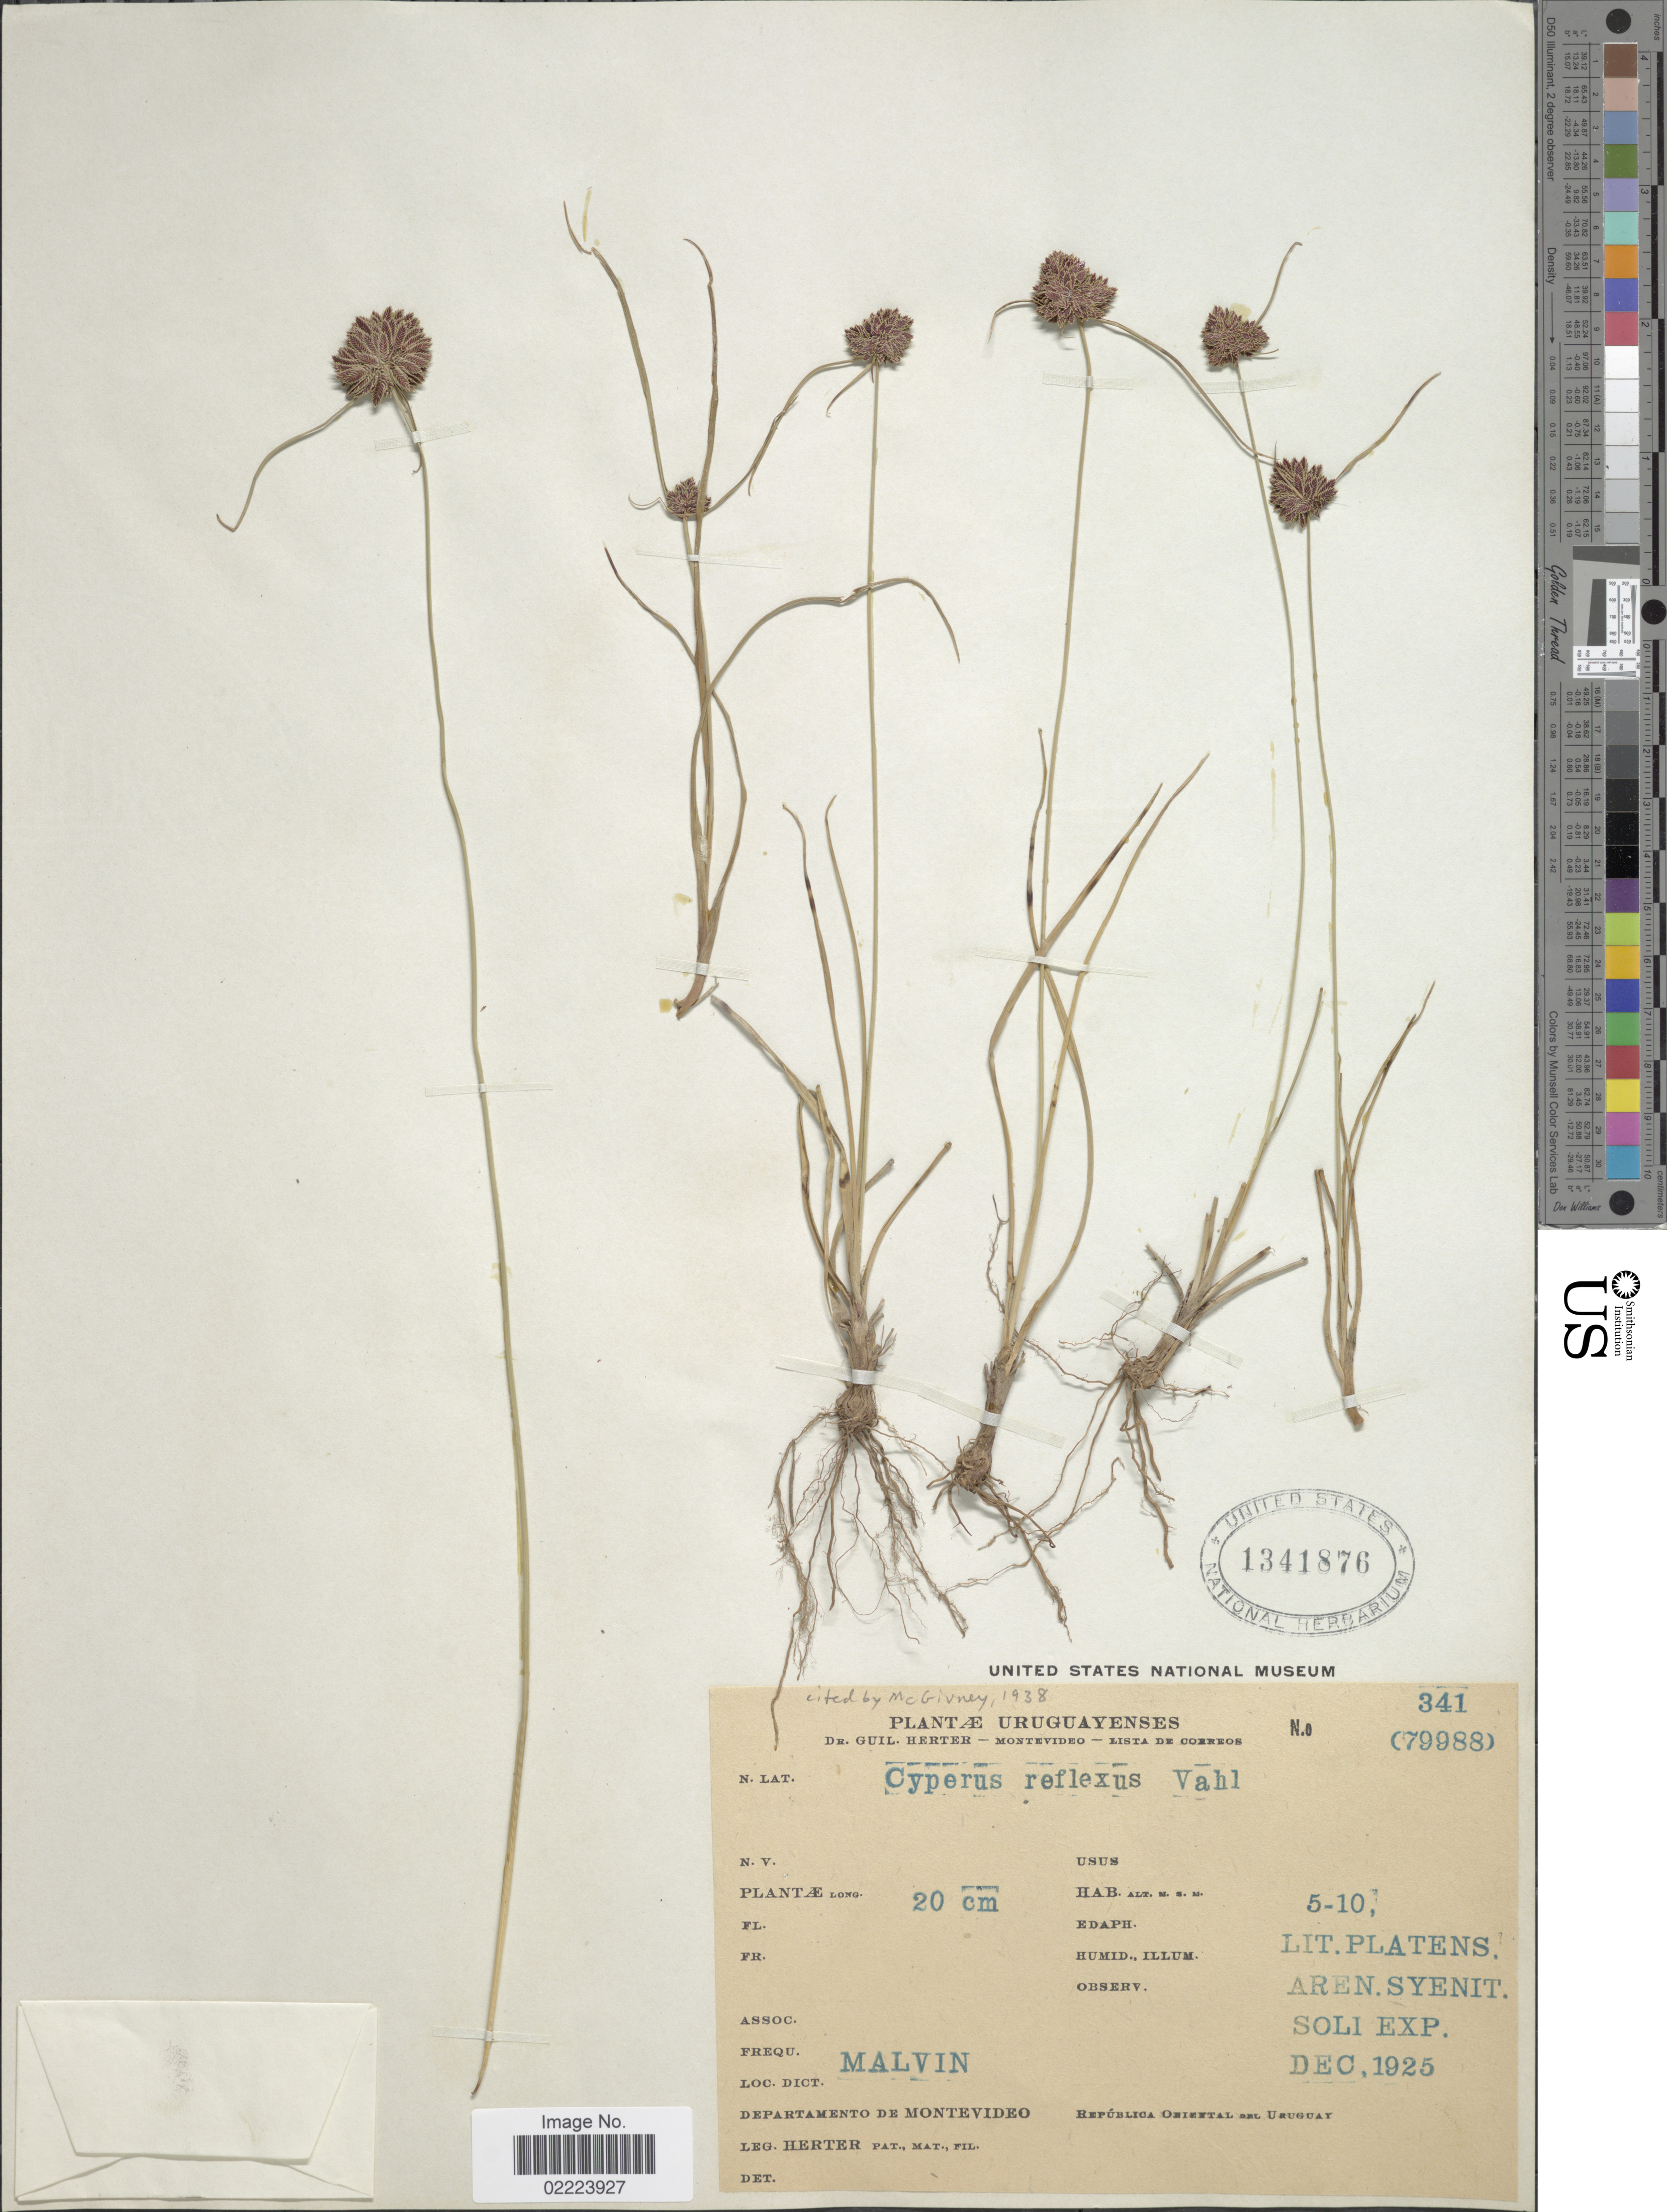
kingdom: Plantae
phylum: Tracheophyta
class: Liliopsida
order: Poales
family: Cyperaceae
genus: Cyperus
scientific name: Cyperus reflexus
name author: Vahl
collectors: G. Herter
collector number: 79988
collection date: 1925-12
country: Uruguay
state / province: Montevideo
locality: Malvin, Departamento de Montevideo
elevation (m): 5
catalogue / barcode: US 1341876